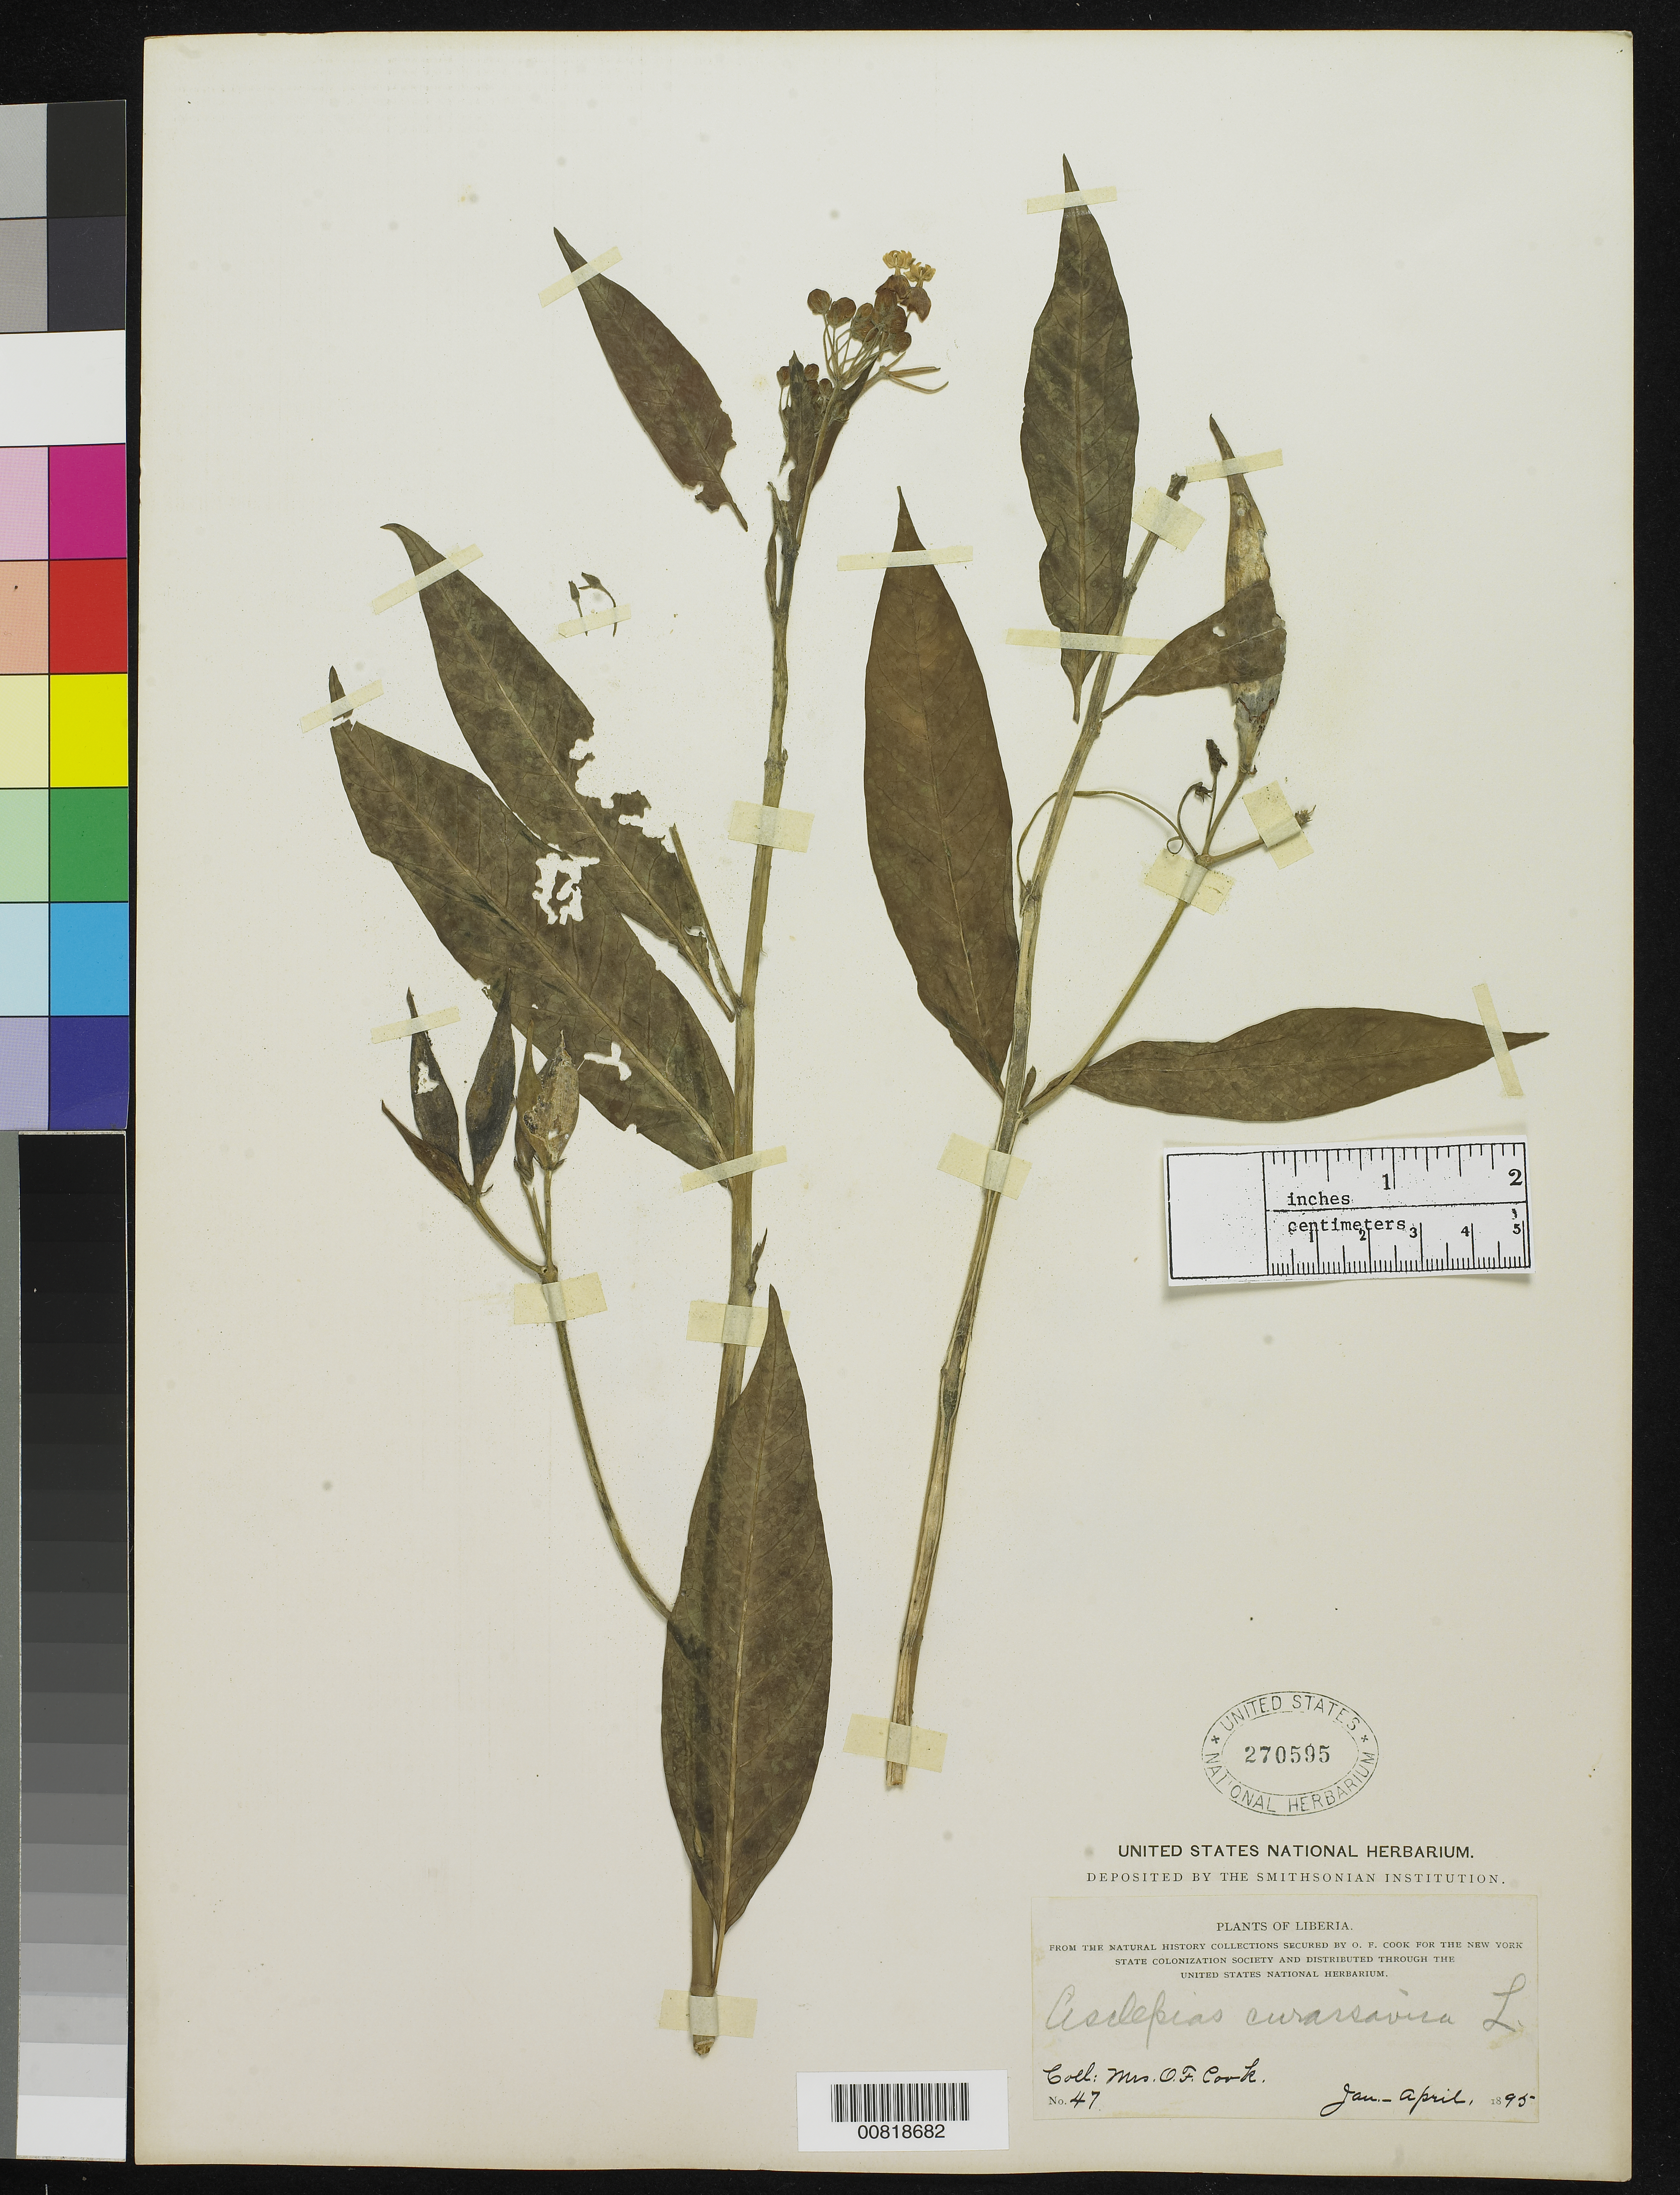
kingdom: Plantae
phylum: Tracheophyta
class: Magnoliopsida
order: Gentianales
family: Apocynaceae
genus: Asclepias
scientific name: Asclepias curassavica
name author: L.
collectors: Alice C. Cook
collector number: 47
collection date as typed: Jan 1895 to -- Apr 1895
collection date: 1895-01/1895-04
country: Liberia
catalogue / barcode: US 270595